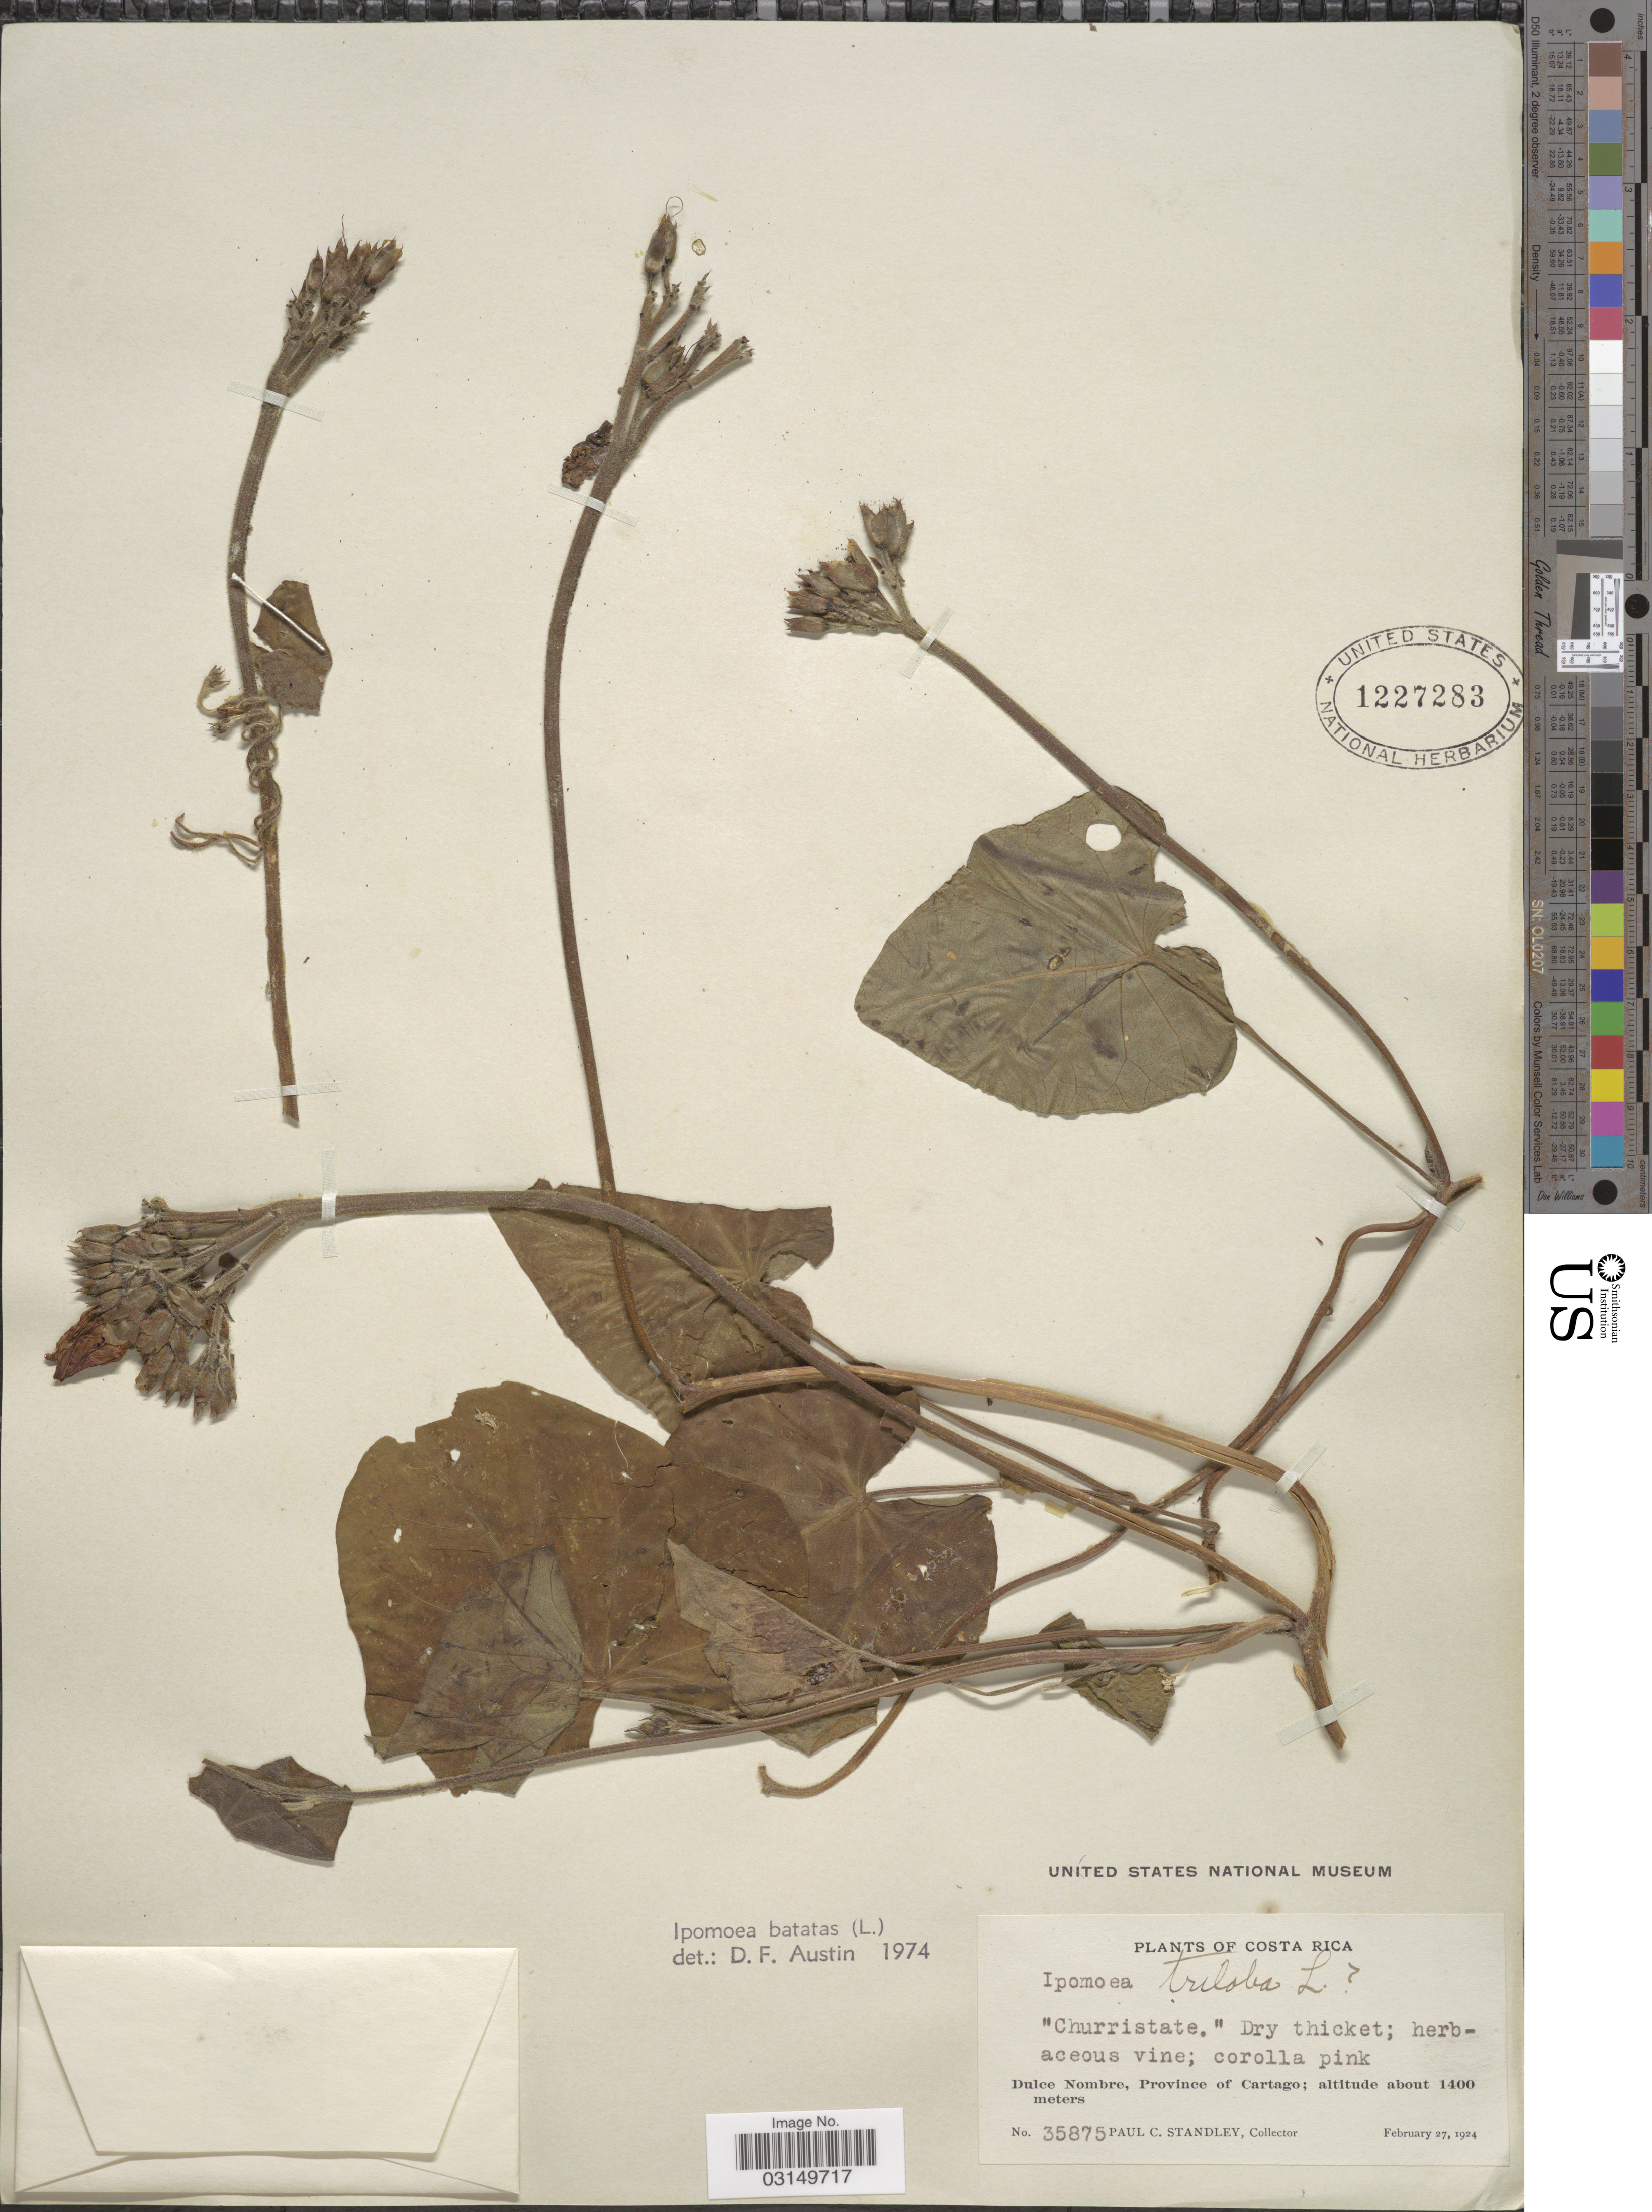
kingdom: Plantae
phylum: Tracheophyta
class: Magnoliopsida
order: Solanales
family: Convolvulaceae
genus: Ipomoea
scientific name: Ipomoea batatas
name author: (L.) Lam.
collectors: P. C. Standley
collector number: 35875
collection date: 1924-02-27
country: Costa Rica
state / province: Cartago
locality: Dulce Nombre, Province of Cartago.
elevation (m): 1400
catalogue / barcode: US 1227283